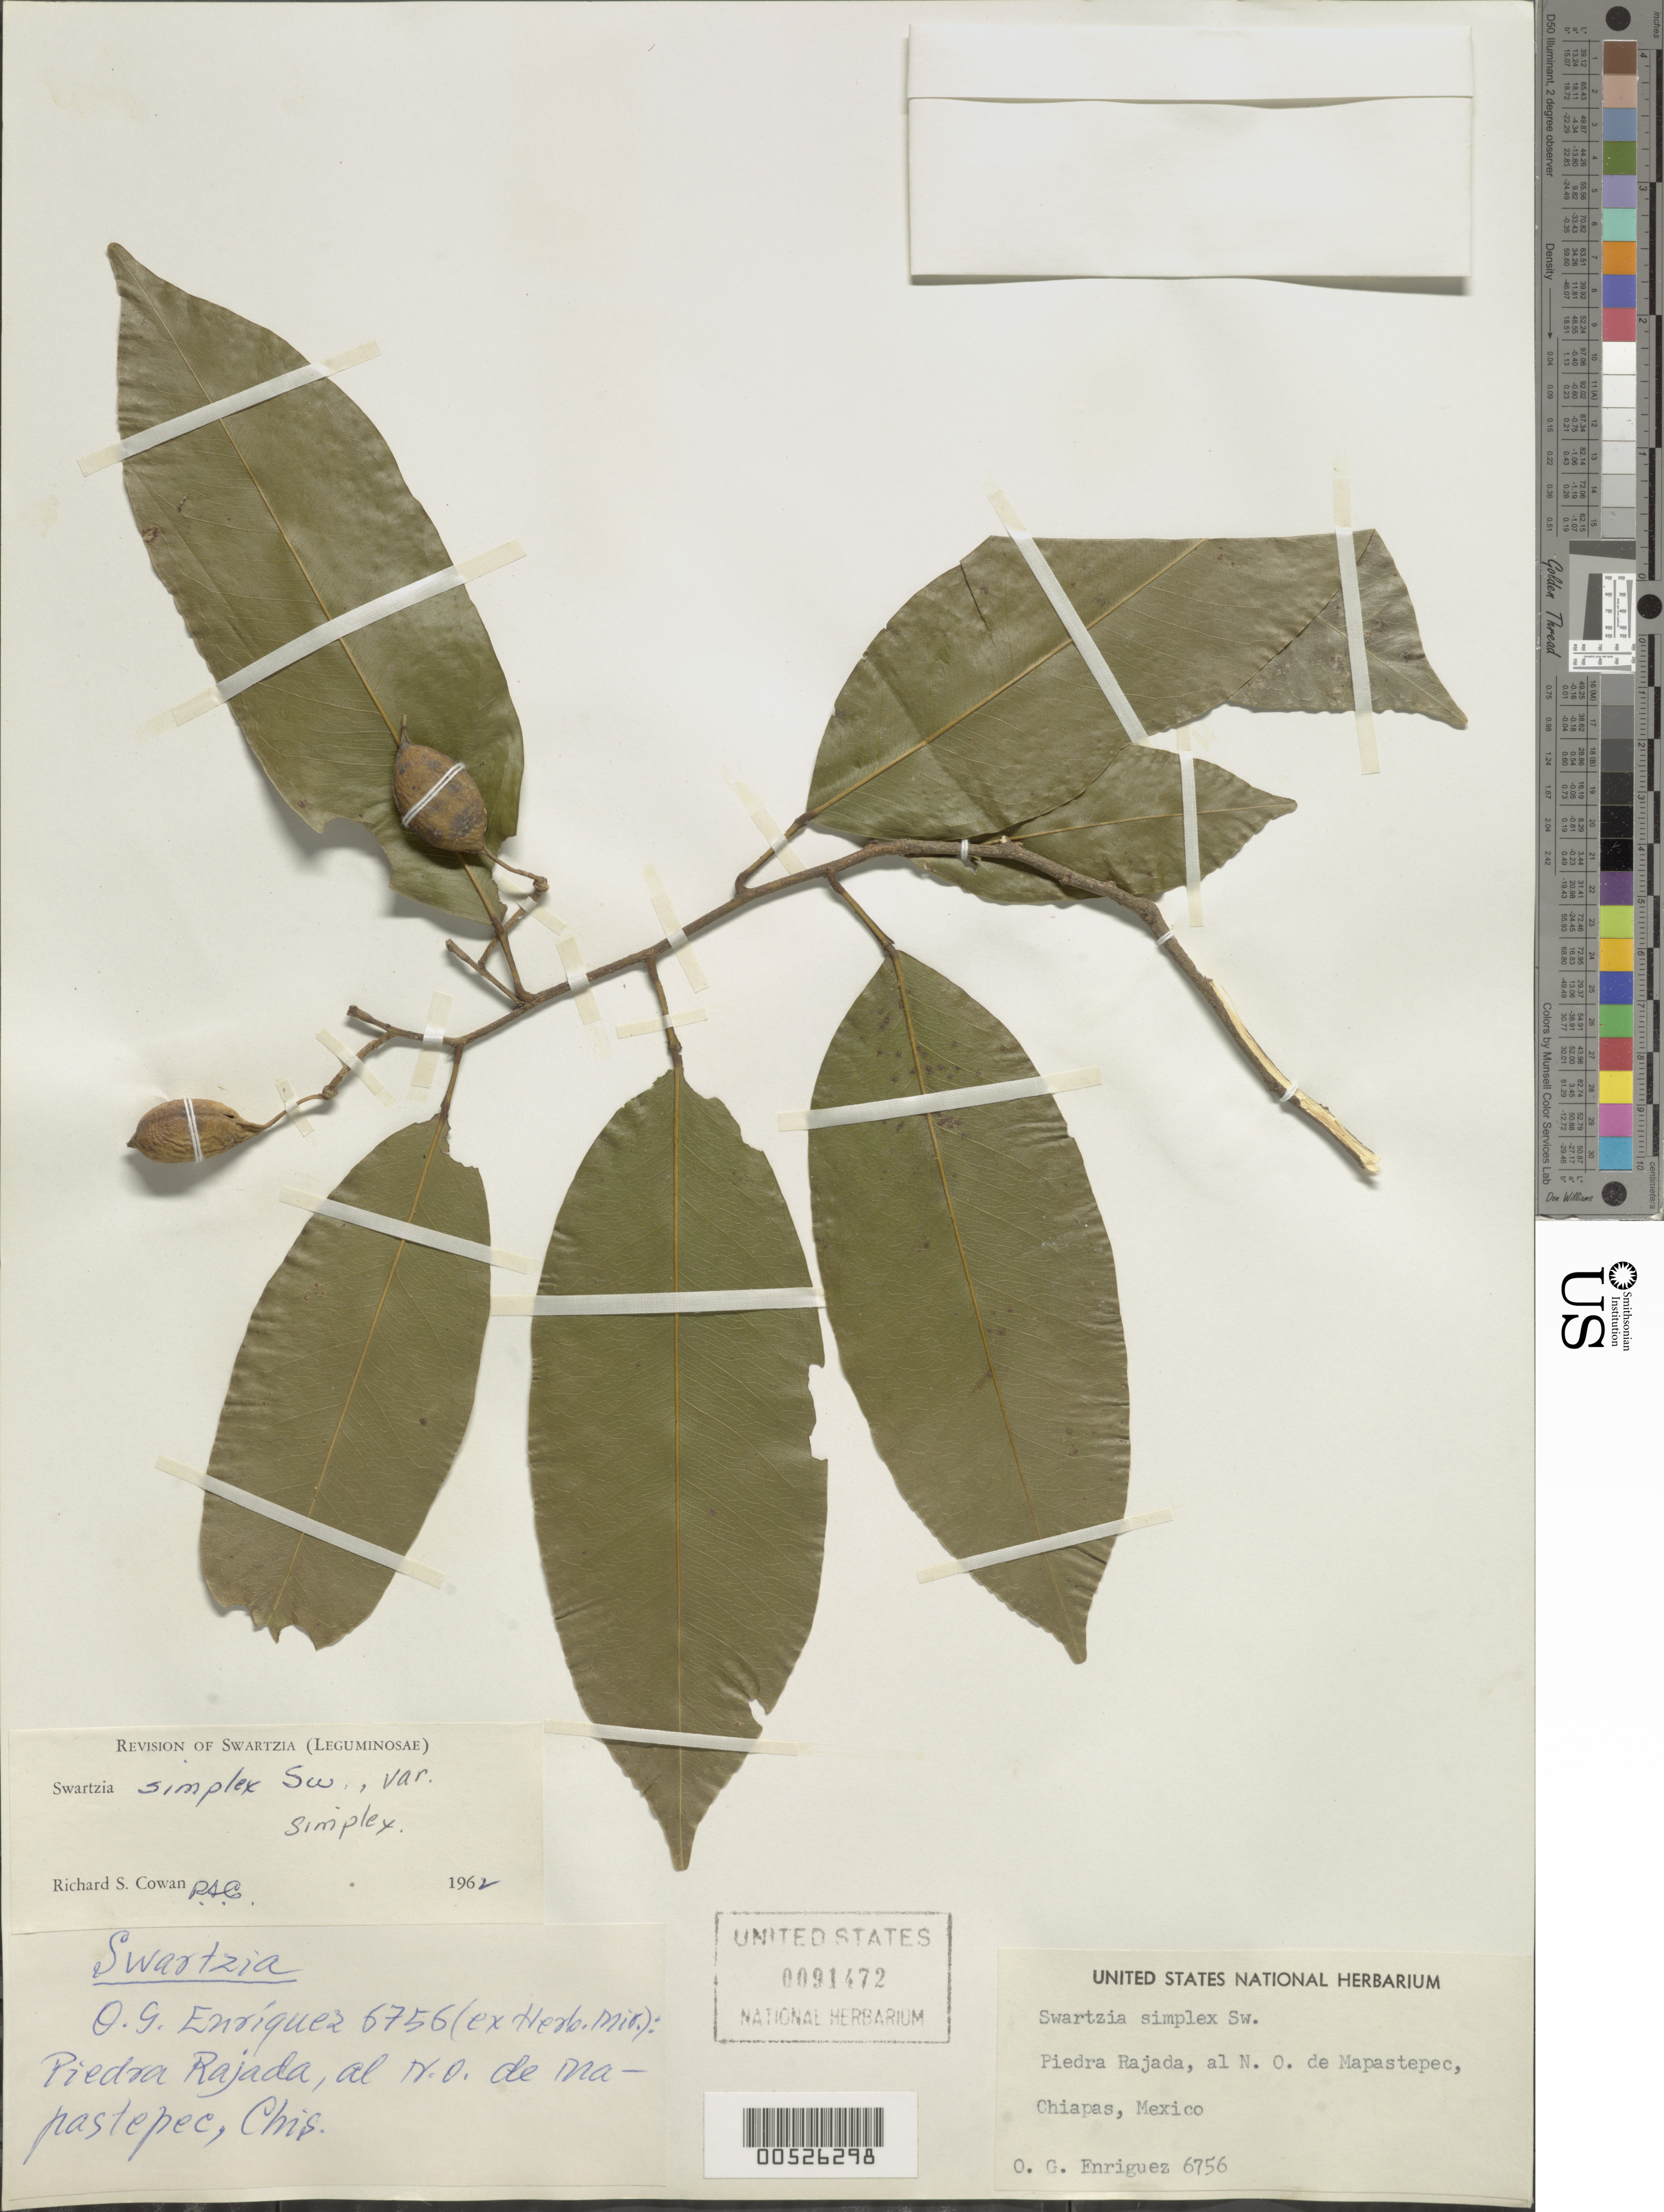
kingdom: Plantae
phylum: Tracheophyta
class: Magnoliopsida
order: Fabales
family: Fabaceae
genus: Swartzia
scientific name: Swartzia simplex var. simplex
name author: (Sw.) Spreng.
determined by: Cowan, R. S.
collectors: O. G. Enriguez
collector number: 6756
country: Mexico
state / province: Chiapas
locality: Piedra Rajada, al NO de Mapastepec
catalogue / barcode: US 91472